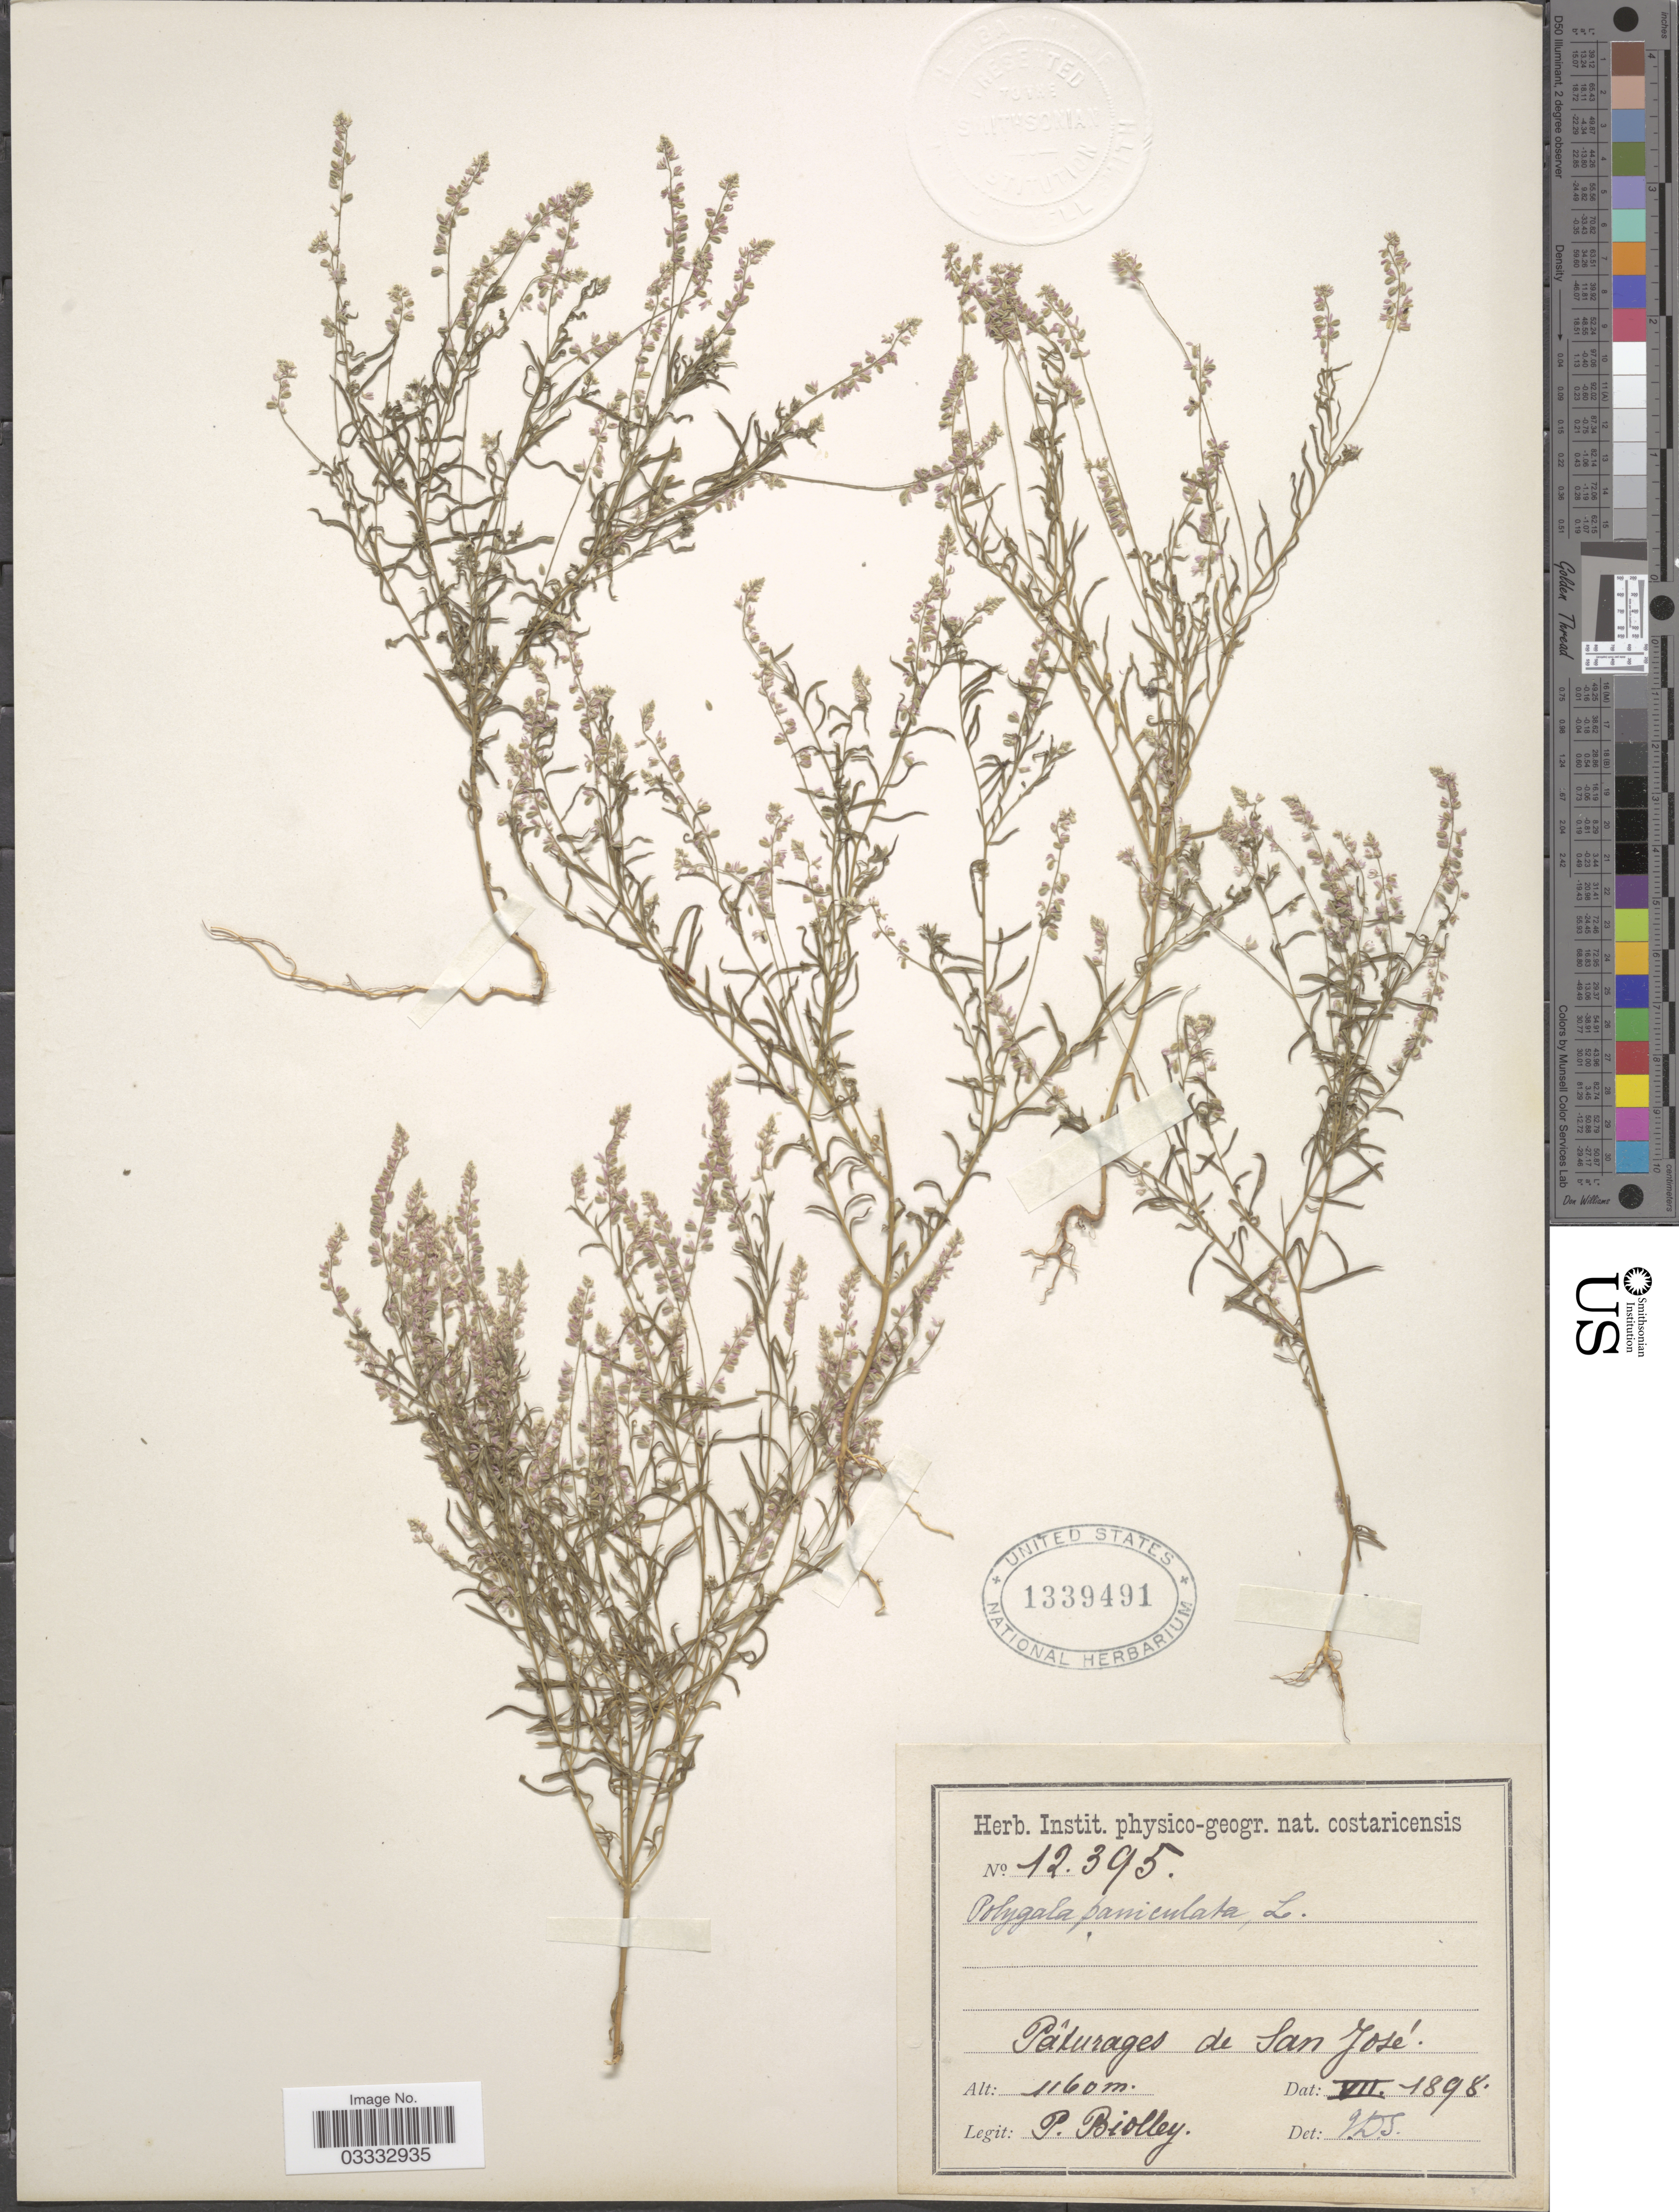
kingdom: Plantae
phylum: Tracheophyta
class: Magnoliopsida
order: Fabales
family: Polygalaceae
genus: Polygala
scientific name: Polygala paniculata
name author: L.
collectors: P. Biolley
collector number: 12395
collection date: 1898-07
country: Costa Rica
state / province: San José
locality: Pâturages de San José.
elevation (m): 1160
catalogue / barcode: US 1339491